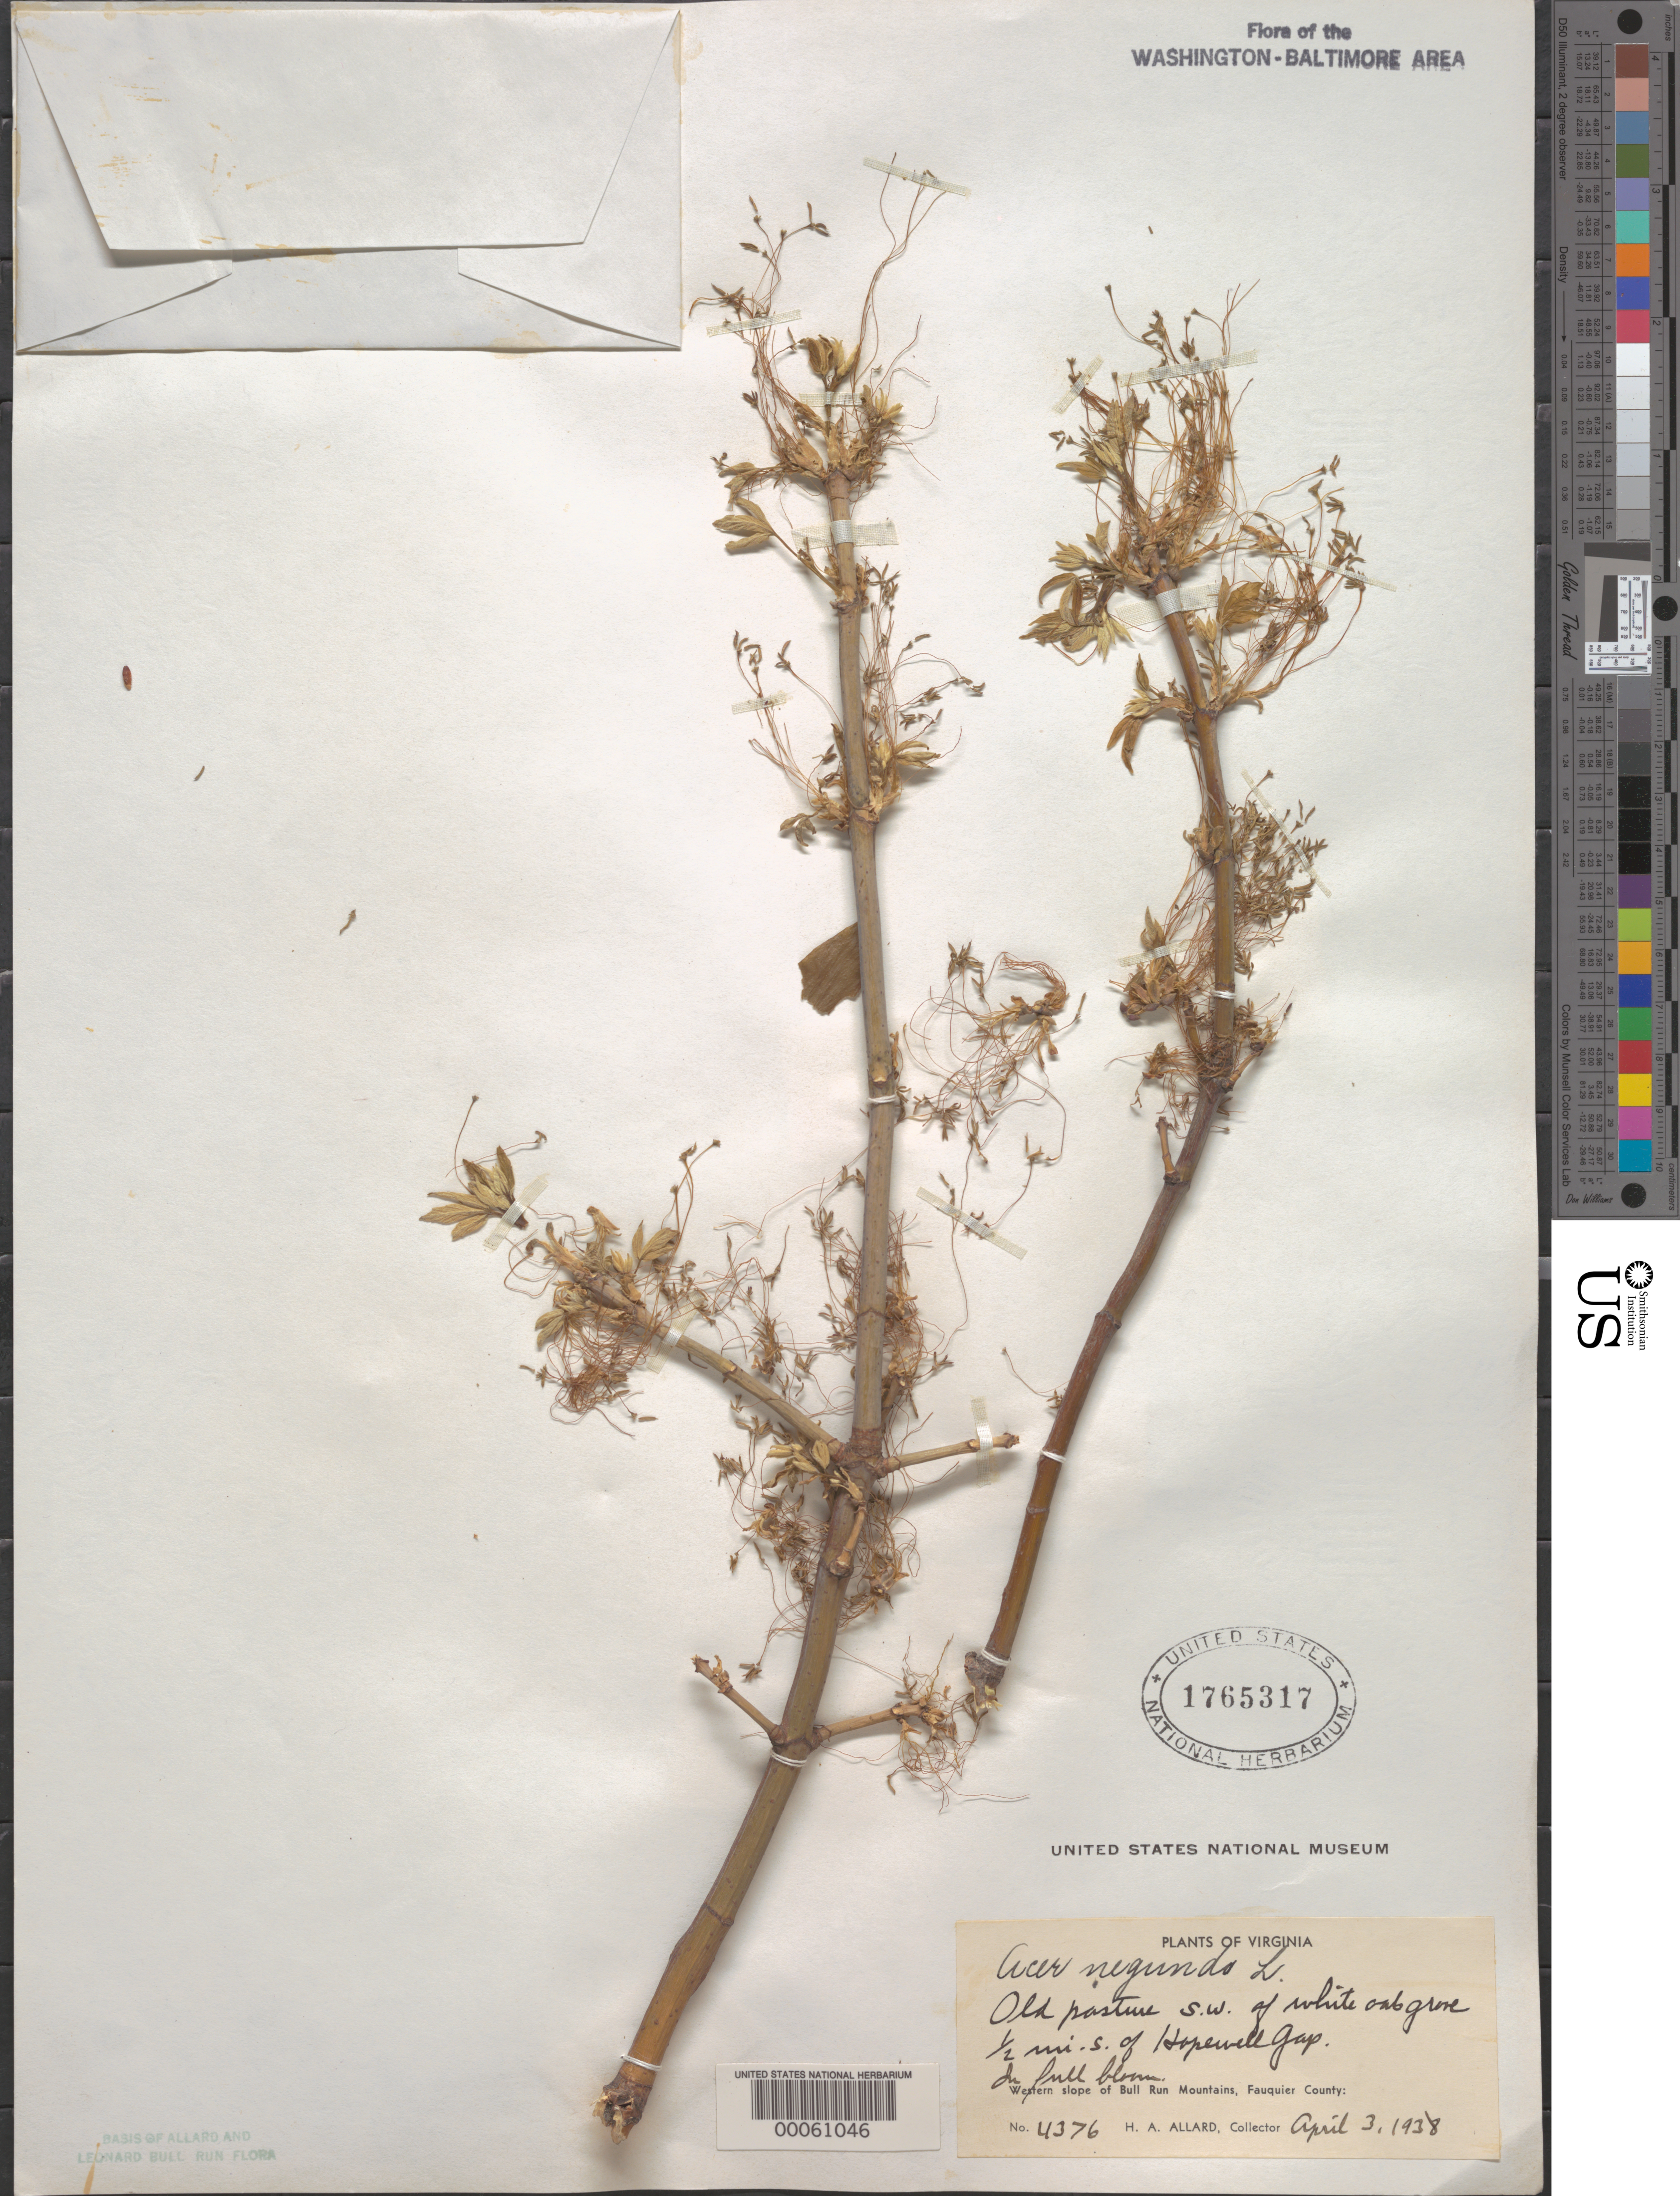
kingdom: Plantae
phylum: Tracheophyta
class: Magnoliopsida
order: Sapindales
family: Sapindaceae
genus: Acer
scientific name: Acer negundo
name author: L.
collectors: H. A. Allard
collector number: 4376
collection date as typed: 03 Apr 1938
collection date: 1938-04-03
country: United States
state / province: Virginia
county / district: Fauquier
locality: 0.5 mi. S of Hopewell Gap, western slope of Bull Run Mountains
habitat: Old pasture sw of white oak grove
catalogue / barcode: US 1765317